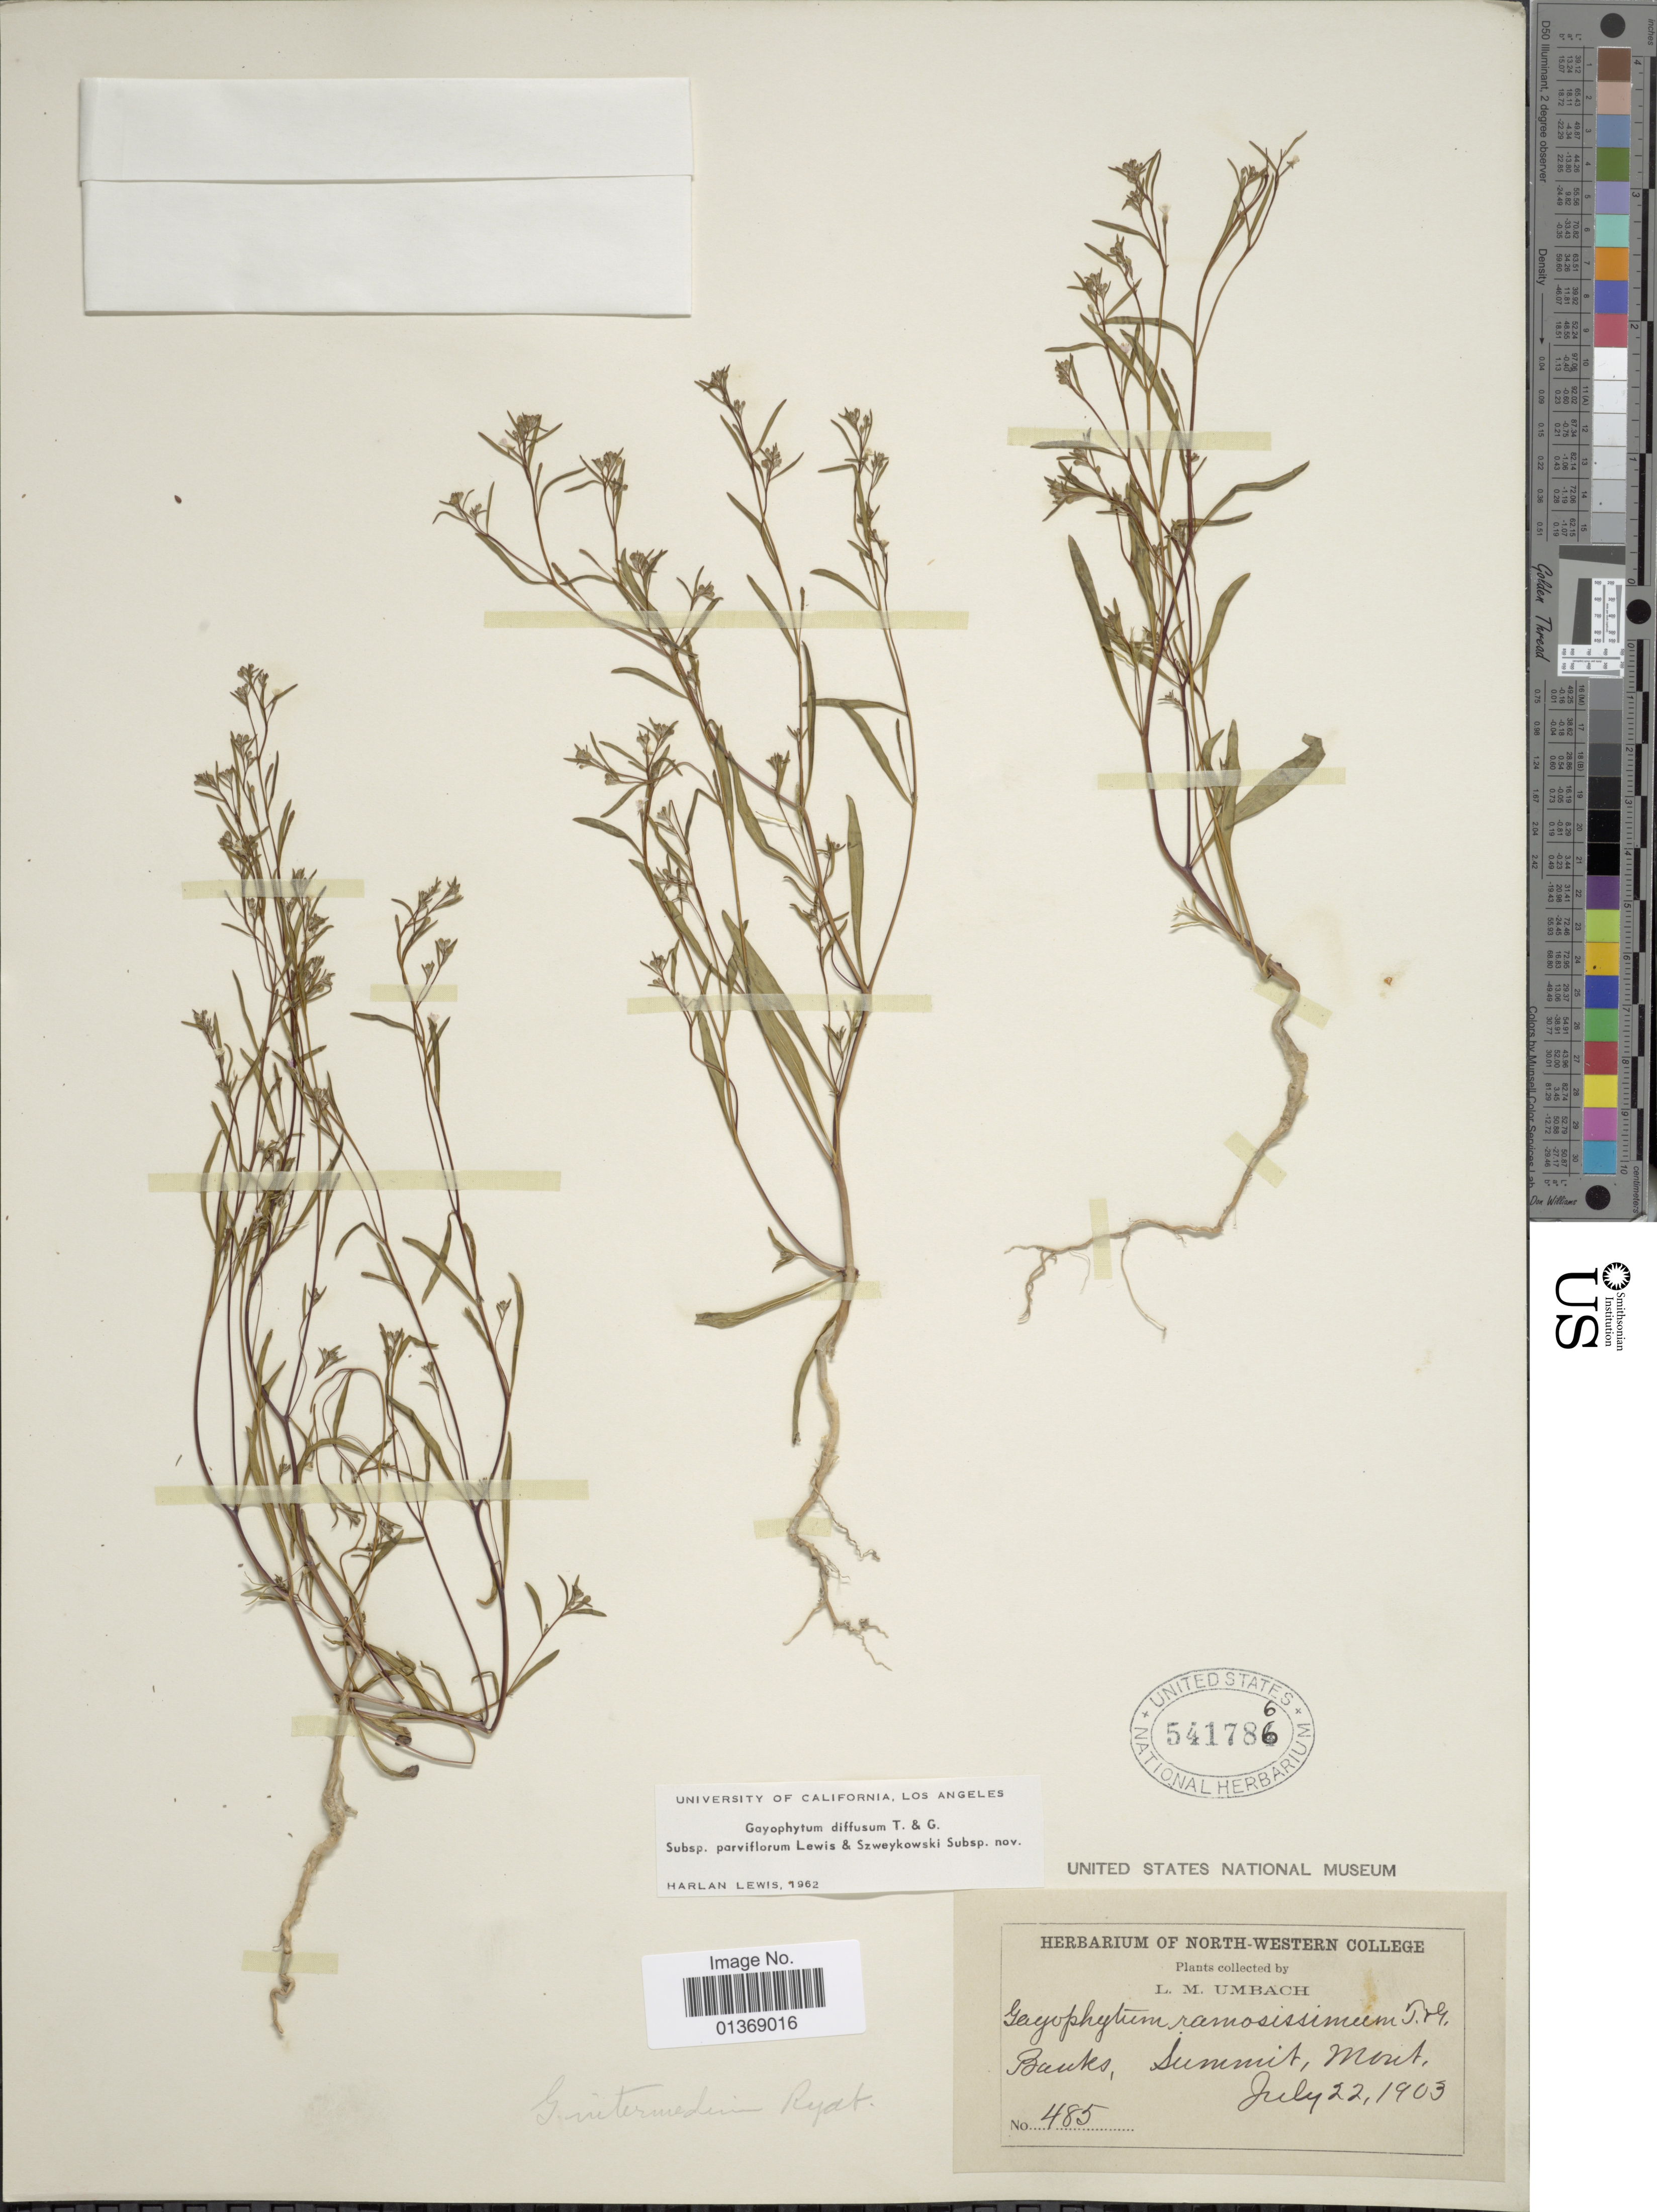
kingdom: Plantae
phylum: Tracheophyta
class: Magnoliopsida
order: Myrtales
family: Onagraceae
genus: Gayophytum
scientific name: Gayophytum diffusum subsp. parviflorum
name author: F. H. Lewis & Szweyk.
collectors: L. M. Umbach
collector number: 485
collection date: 1903-07-22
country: United States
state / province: Montana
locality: Banks, Summit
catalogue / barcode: US 541786